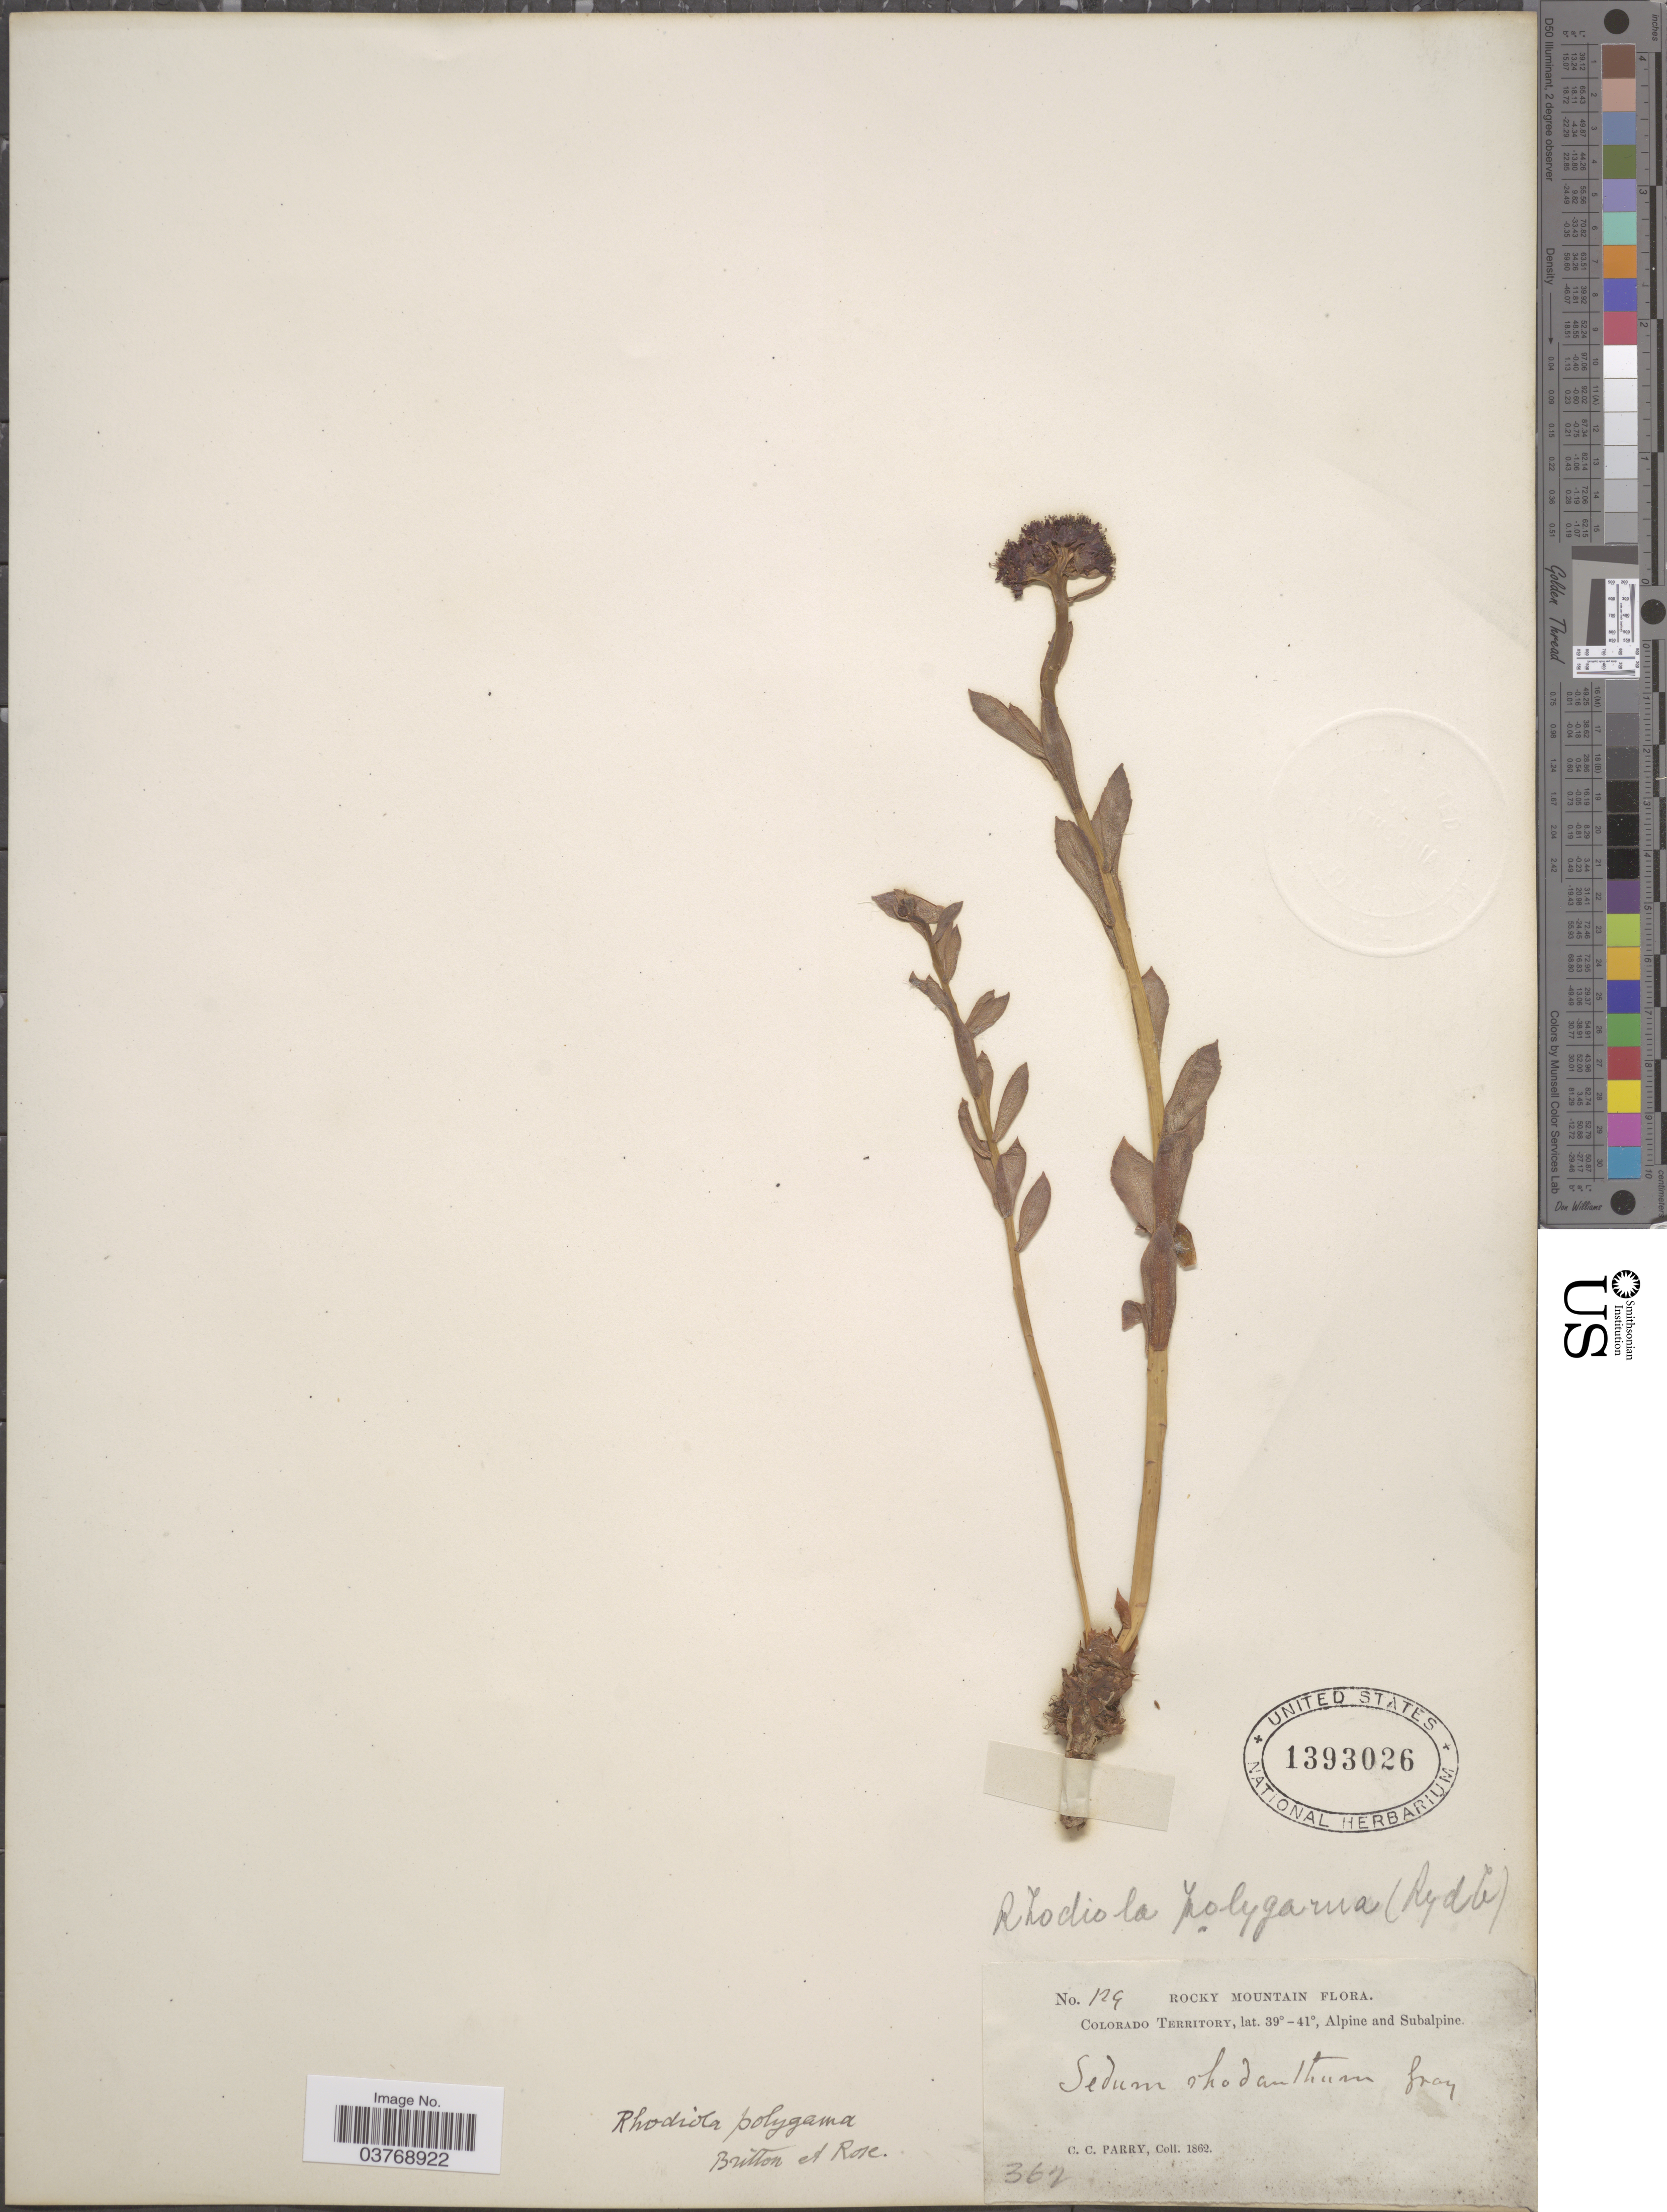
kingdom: Plantae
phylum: Tracheophyta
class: Magnoliopsida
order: Saxifragales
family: Crassulaceae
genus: Rhodiola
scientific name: Rhodiola integrifolia subsp. integrifolia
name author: Raf.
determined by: Strong, Mark T., (BOT), Smithsonian Institution - National Museum of Natural History (UNITED STATES)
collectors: C. C. Parry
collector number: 129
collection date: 1862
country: United States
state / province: Colorado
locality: Rocky Mountain. Colorado Territory, Alpine and Subalpine.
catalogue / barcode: US 1393026